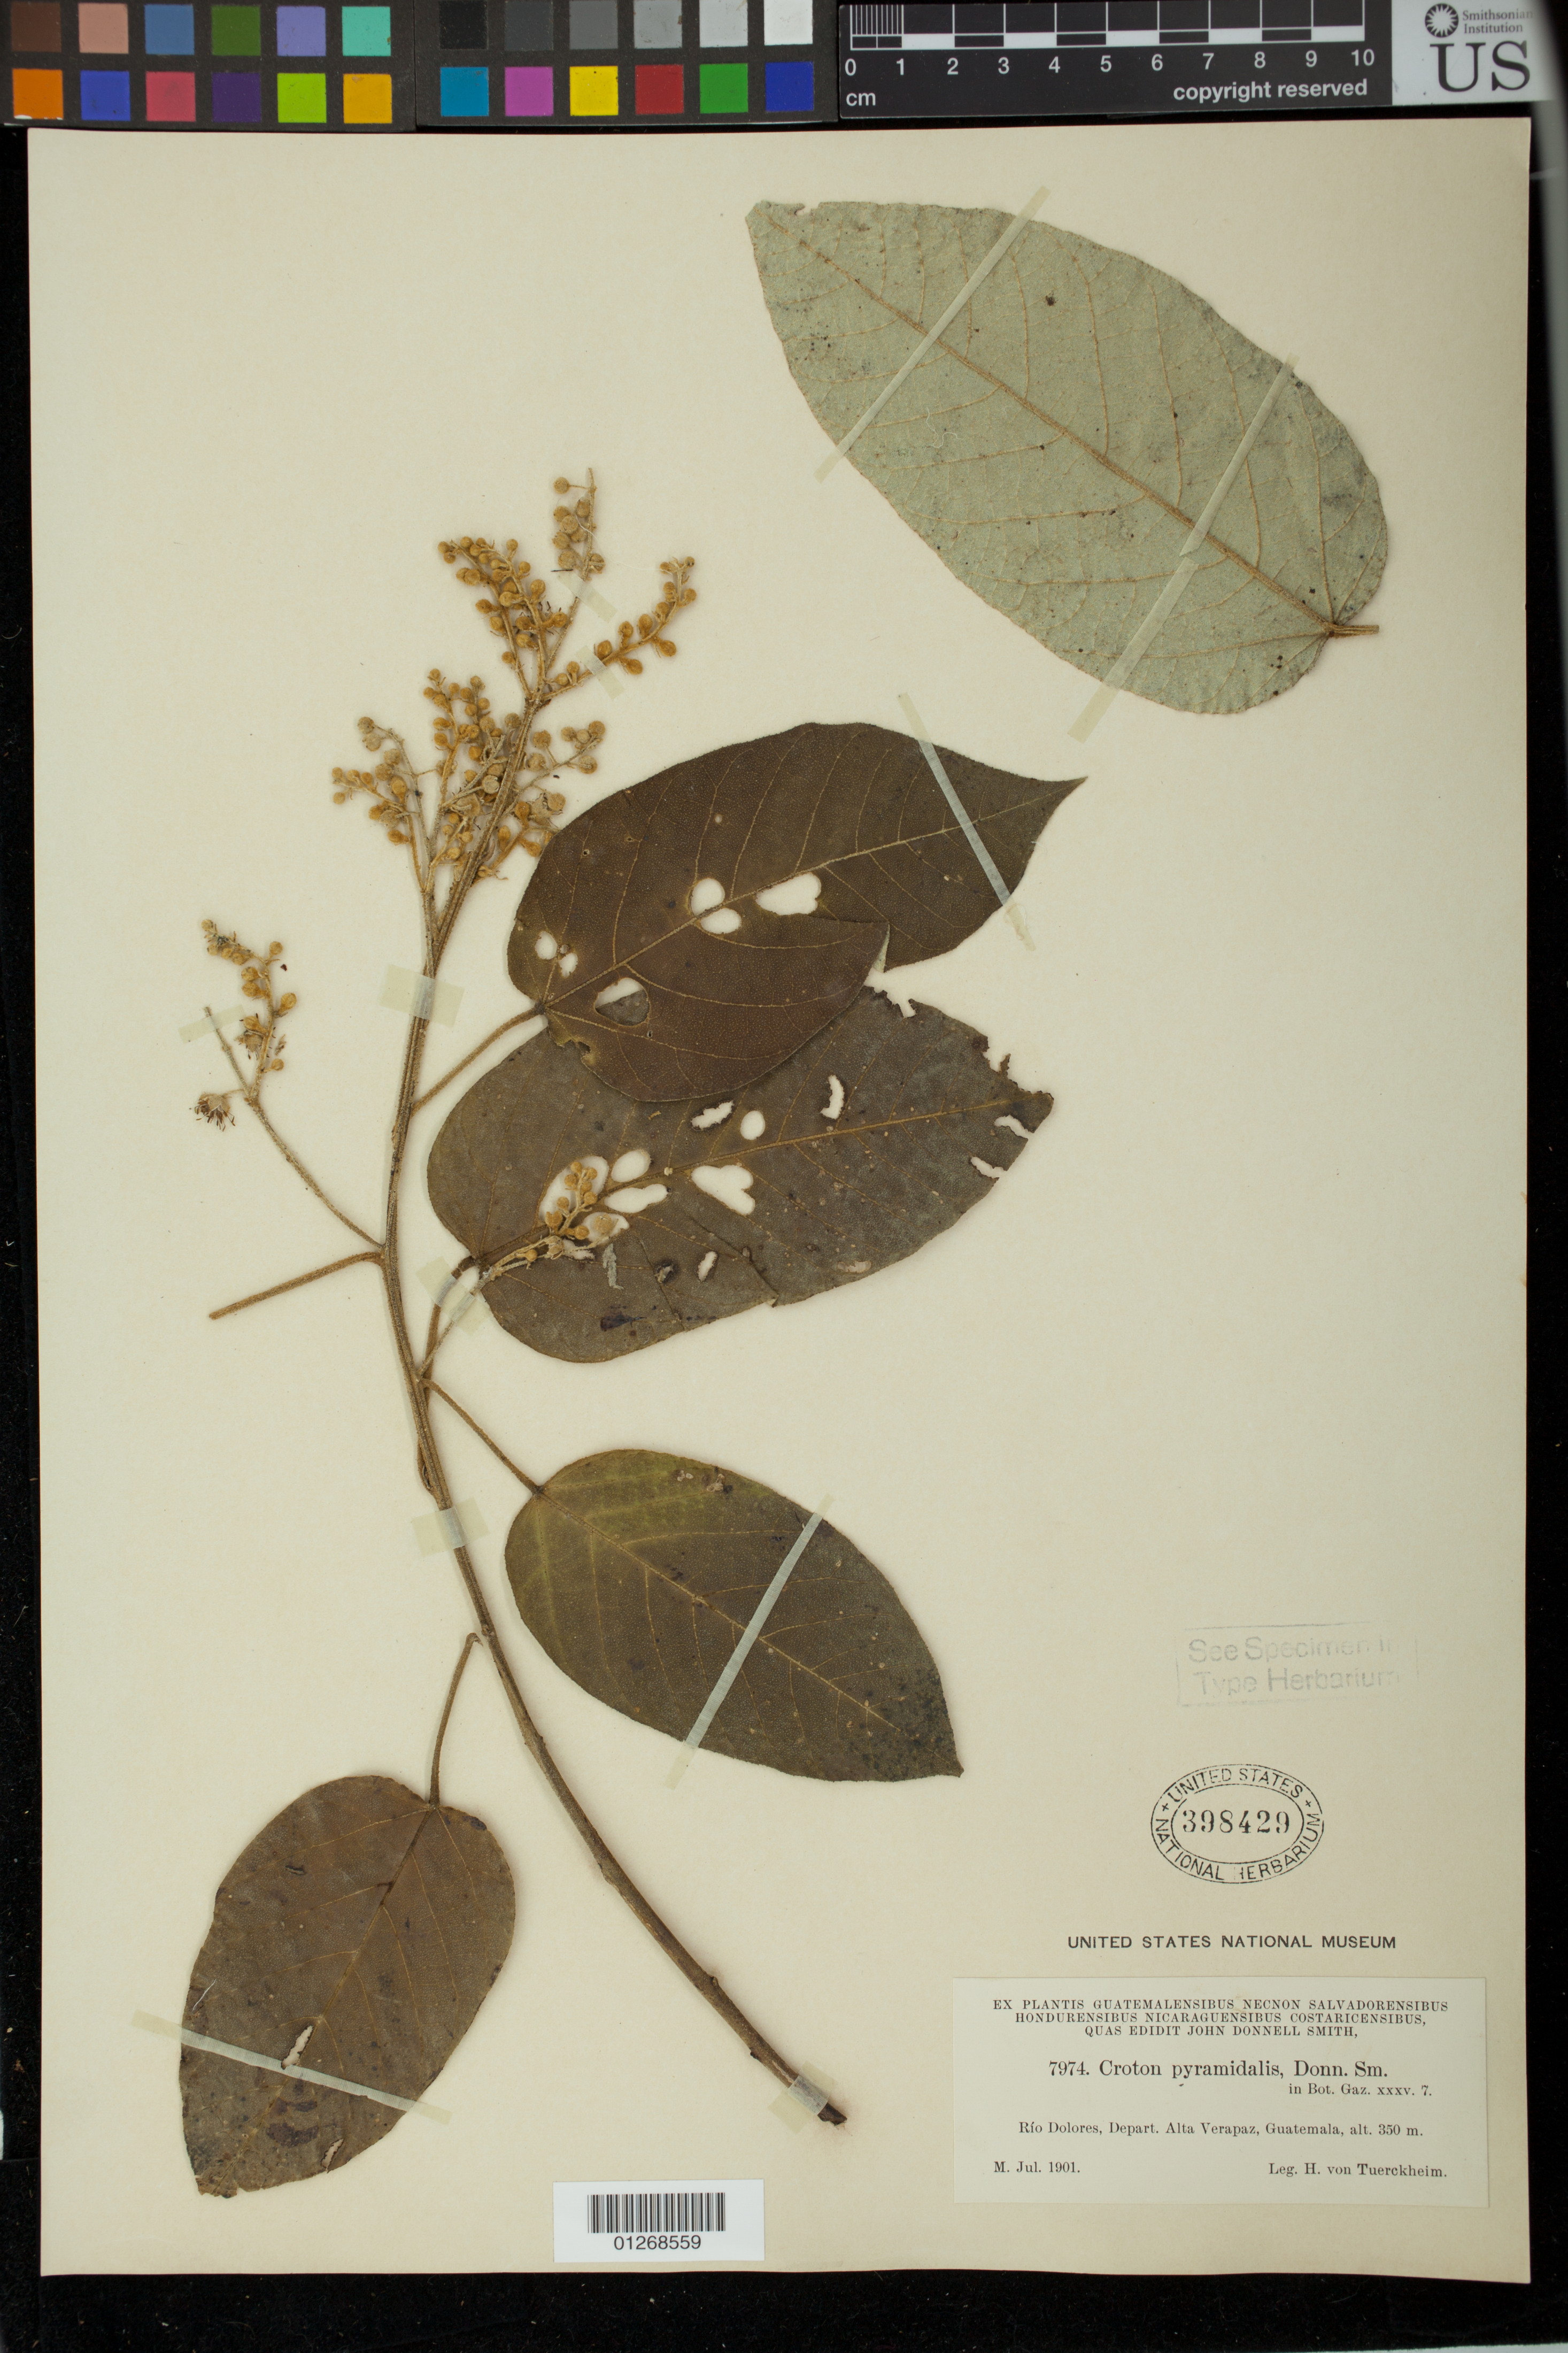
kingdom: Plantae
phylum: Tracheophyta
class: Magnoliopsida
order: Malpighiales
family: Euphorbiaceae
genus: Croton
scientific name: Croton pyramidalis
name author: Donn. Sm.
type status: Isosyntype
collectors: H. von Türckheim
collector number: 7974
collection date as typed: Jul 1901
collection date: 1901-07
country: Guatemala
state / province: Alta Verapaz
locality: Rio Dolores, Depart. Alta Verapaz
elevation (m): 350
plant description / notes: Webster (1988, Ann. Missouri Bot. Gard. 75: 1123) did not effect lectotypification; he cited “holotype, US; not seen” (probably because types of Donnell Smith's names are at US) but did not indicate by citation or by annotation which of 4 extant US sheets of this collection (3 of them from the Donnell Smith herbarium) was the “holotype”. The recent treatment by Caruzo & Cordeiro (2013, Phytotaxa 121(1): 21) repeats this error, citing “holotype US!” although they have not annotated any of our sheets (nor acknowledged the duplicates).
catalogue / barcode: US 398429